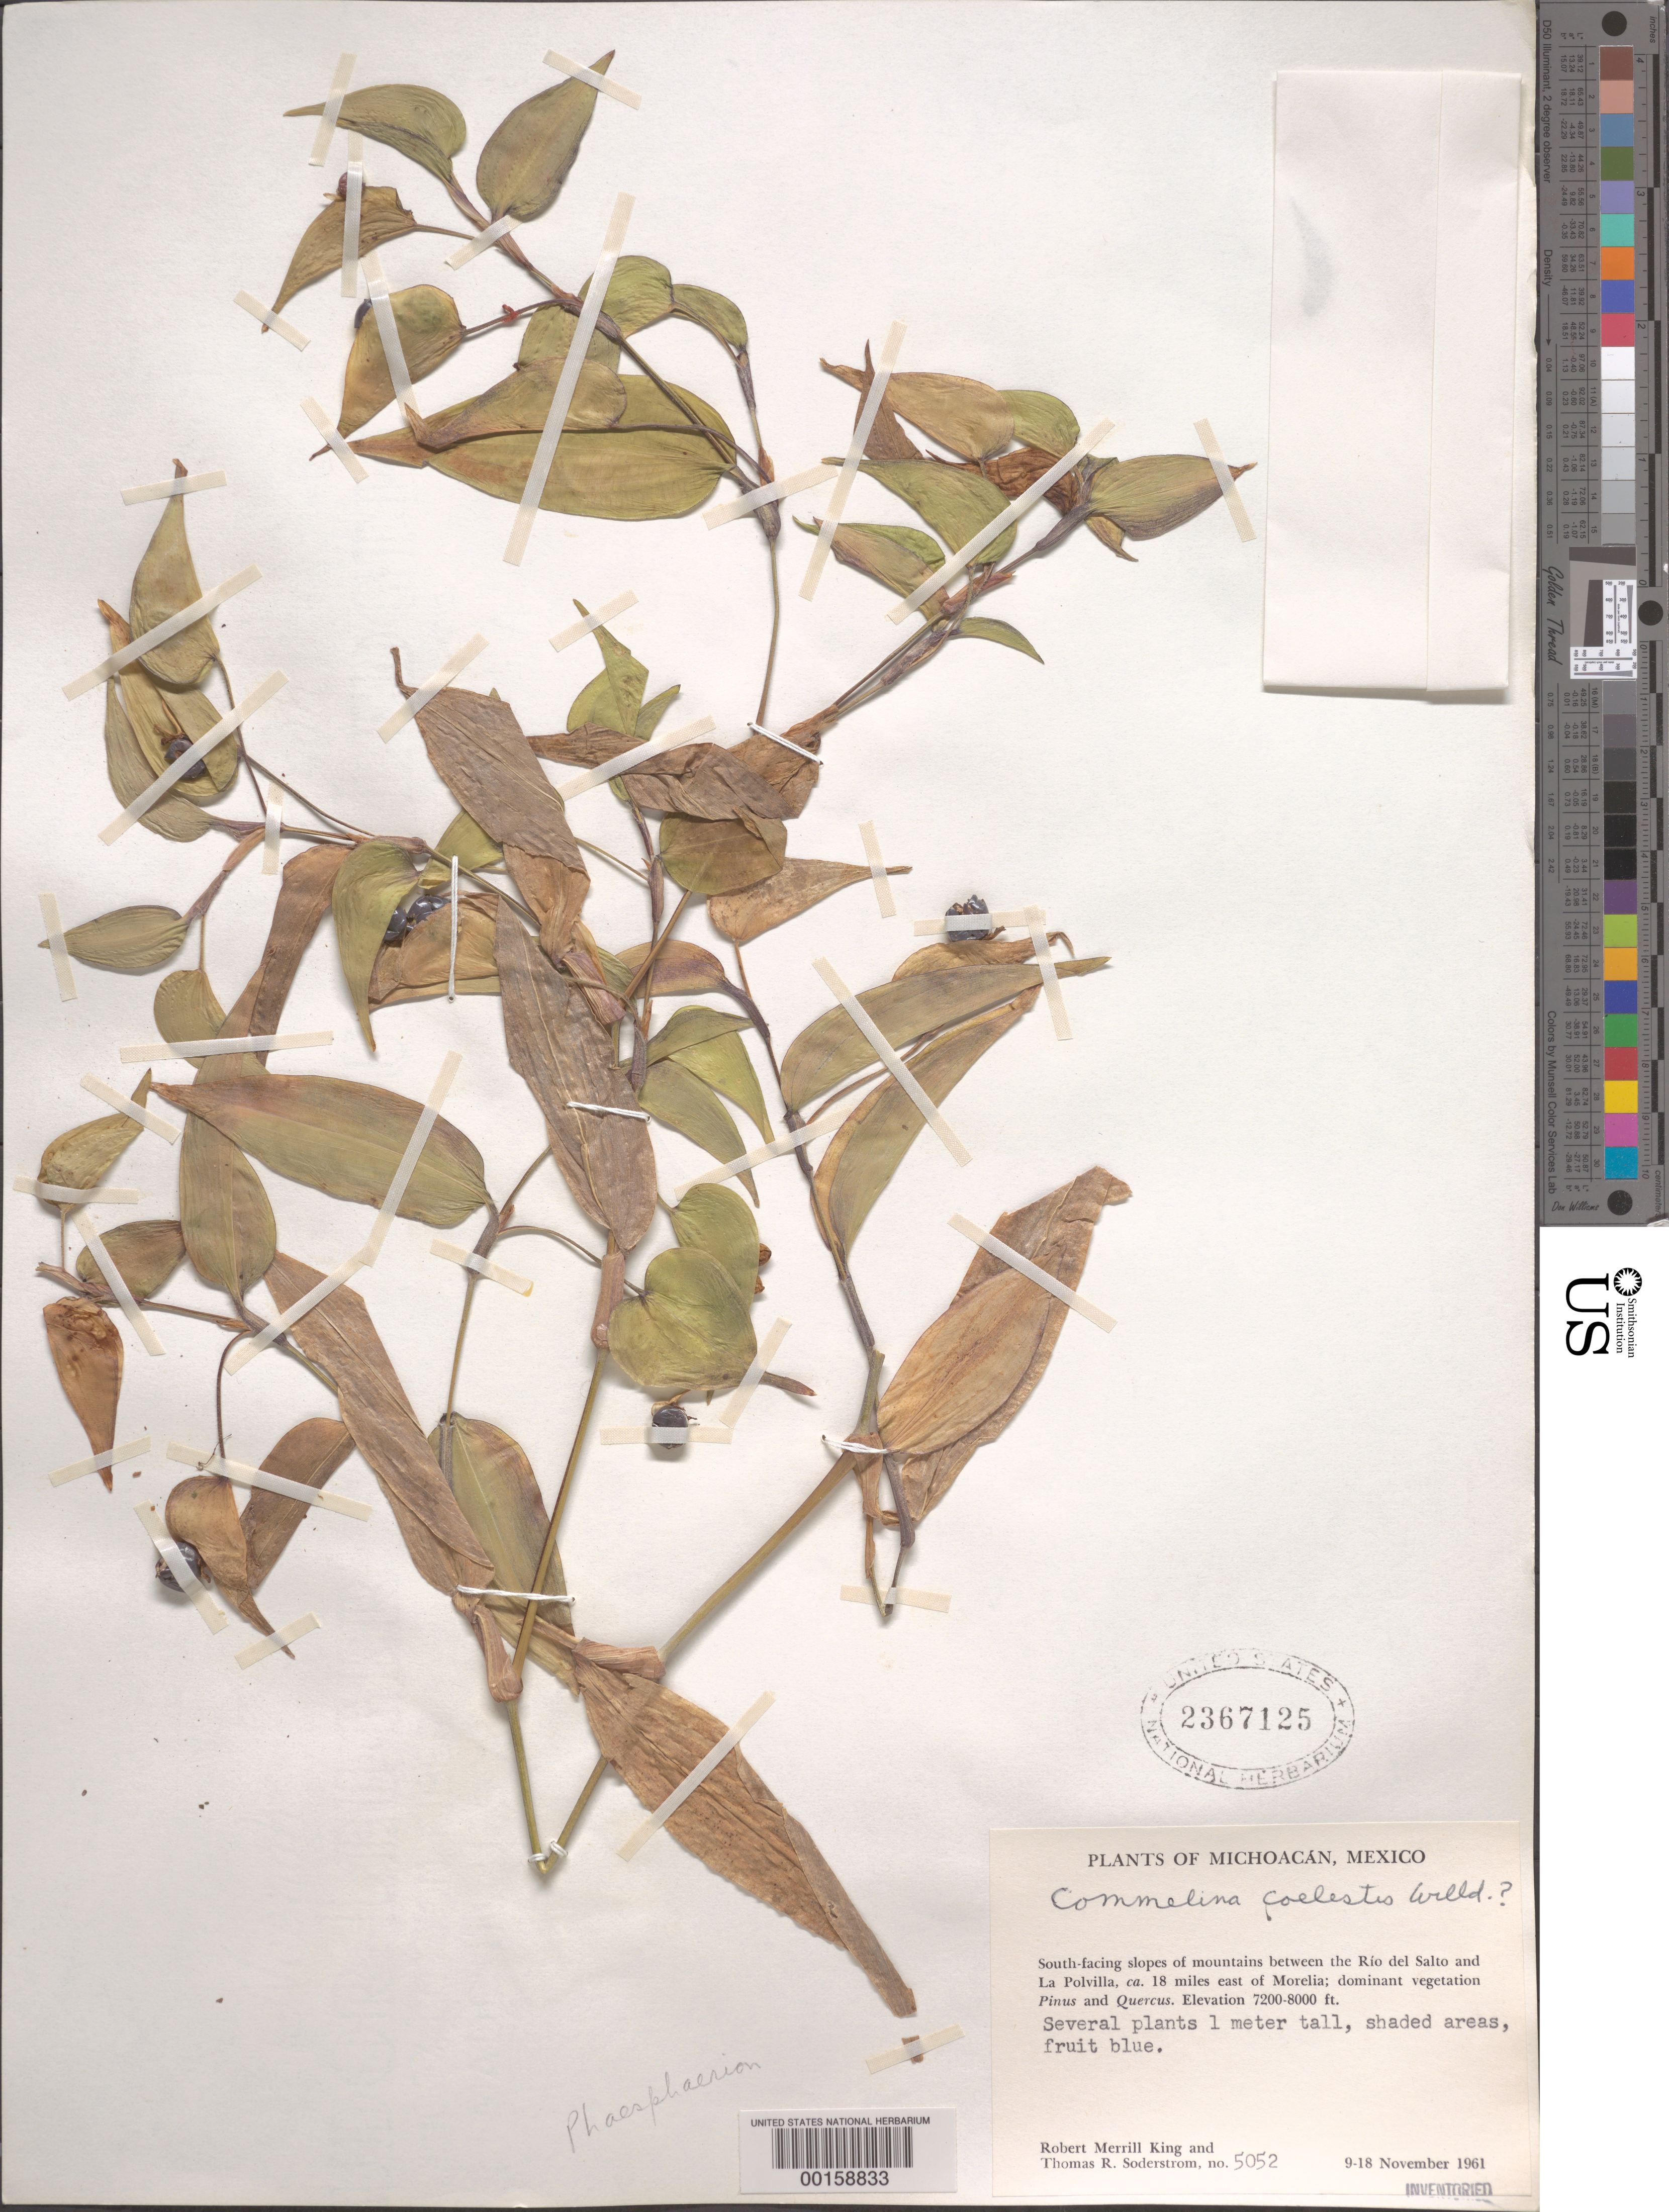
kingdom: Plantae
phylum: Tracheophyta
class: Liliopsida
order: Commelinales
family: Commelinaceae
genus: Commelina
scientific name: Commelina leiocarpa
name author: Benth.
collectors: R. M. King & T. R. Soderstrom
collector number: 5052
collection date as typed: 09 Nov 1961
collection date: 1961-11-09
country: Mexico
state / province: Michoacán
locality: Between Rio del Salto and La Polvilla, E of Morelia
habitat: South facing slopes of mountains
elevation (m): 2196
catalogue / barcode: US 2367125